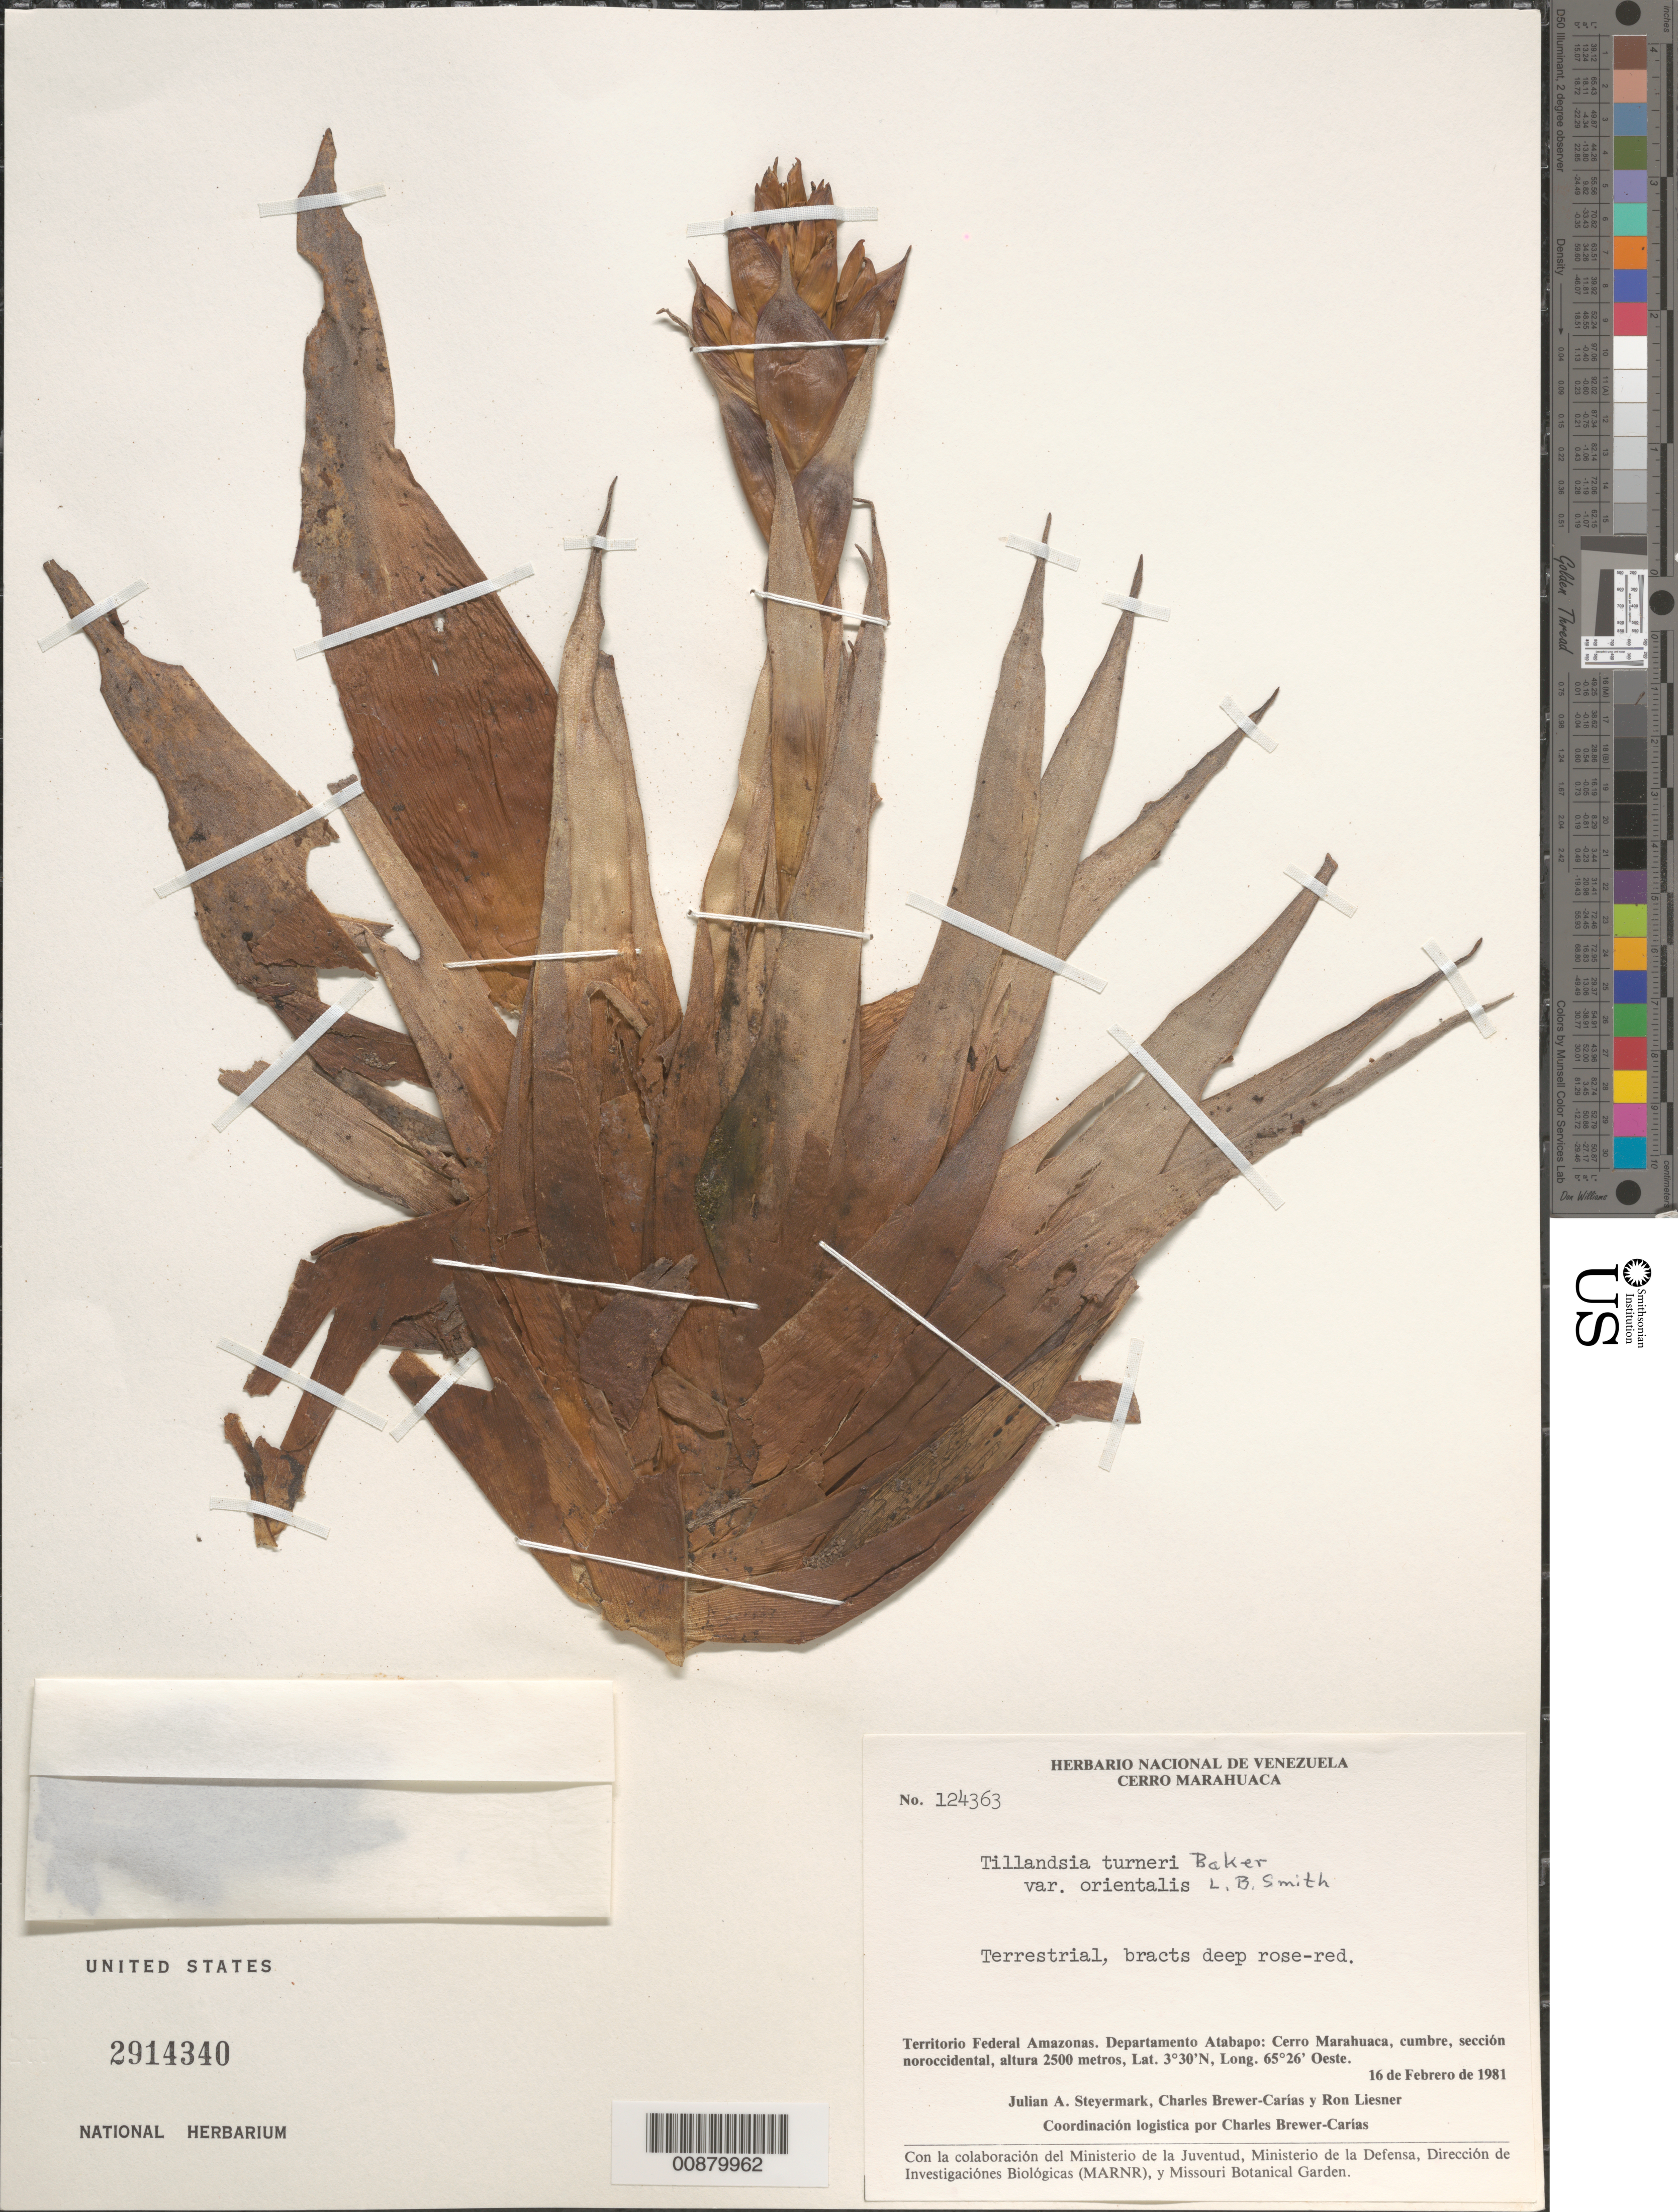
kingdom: Plantae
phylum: Tracheophyta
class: Liliopsida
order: Poales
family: Bromeliaceae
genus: Tillandsia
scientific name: Tillandsia turneri var. orientalis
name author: L.B. Sm.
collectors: J. Steyermark, C. Brewer-Carias & R. L. Liesner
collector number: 124363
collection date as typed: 16-Feb-81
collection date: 1981-02-16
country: Venezuela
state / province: Amazonas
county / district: Atures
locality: Cerro Marahuaca, cumbre, seccion NO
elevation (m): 2500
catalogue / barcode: US 2914340